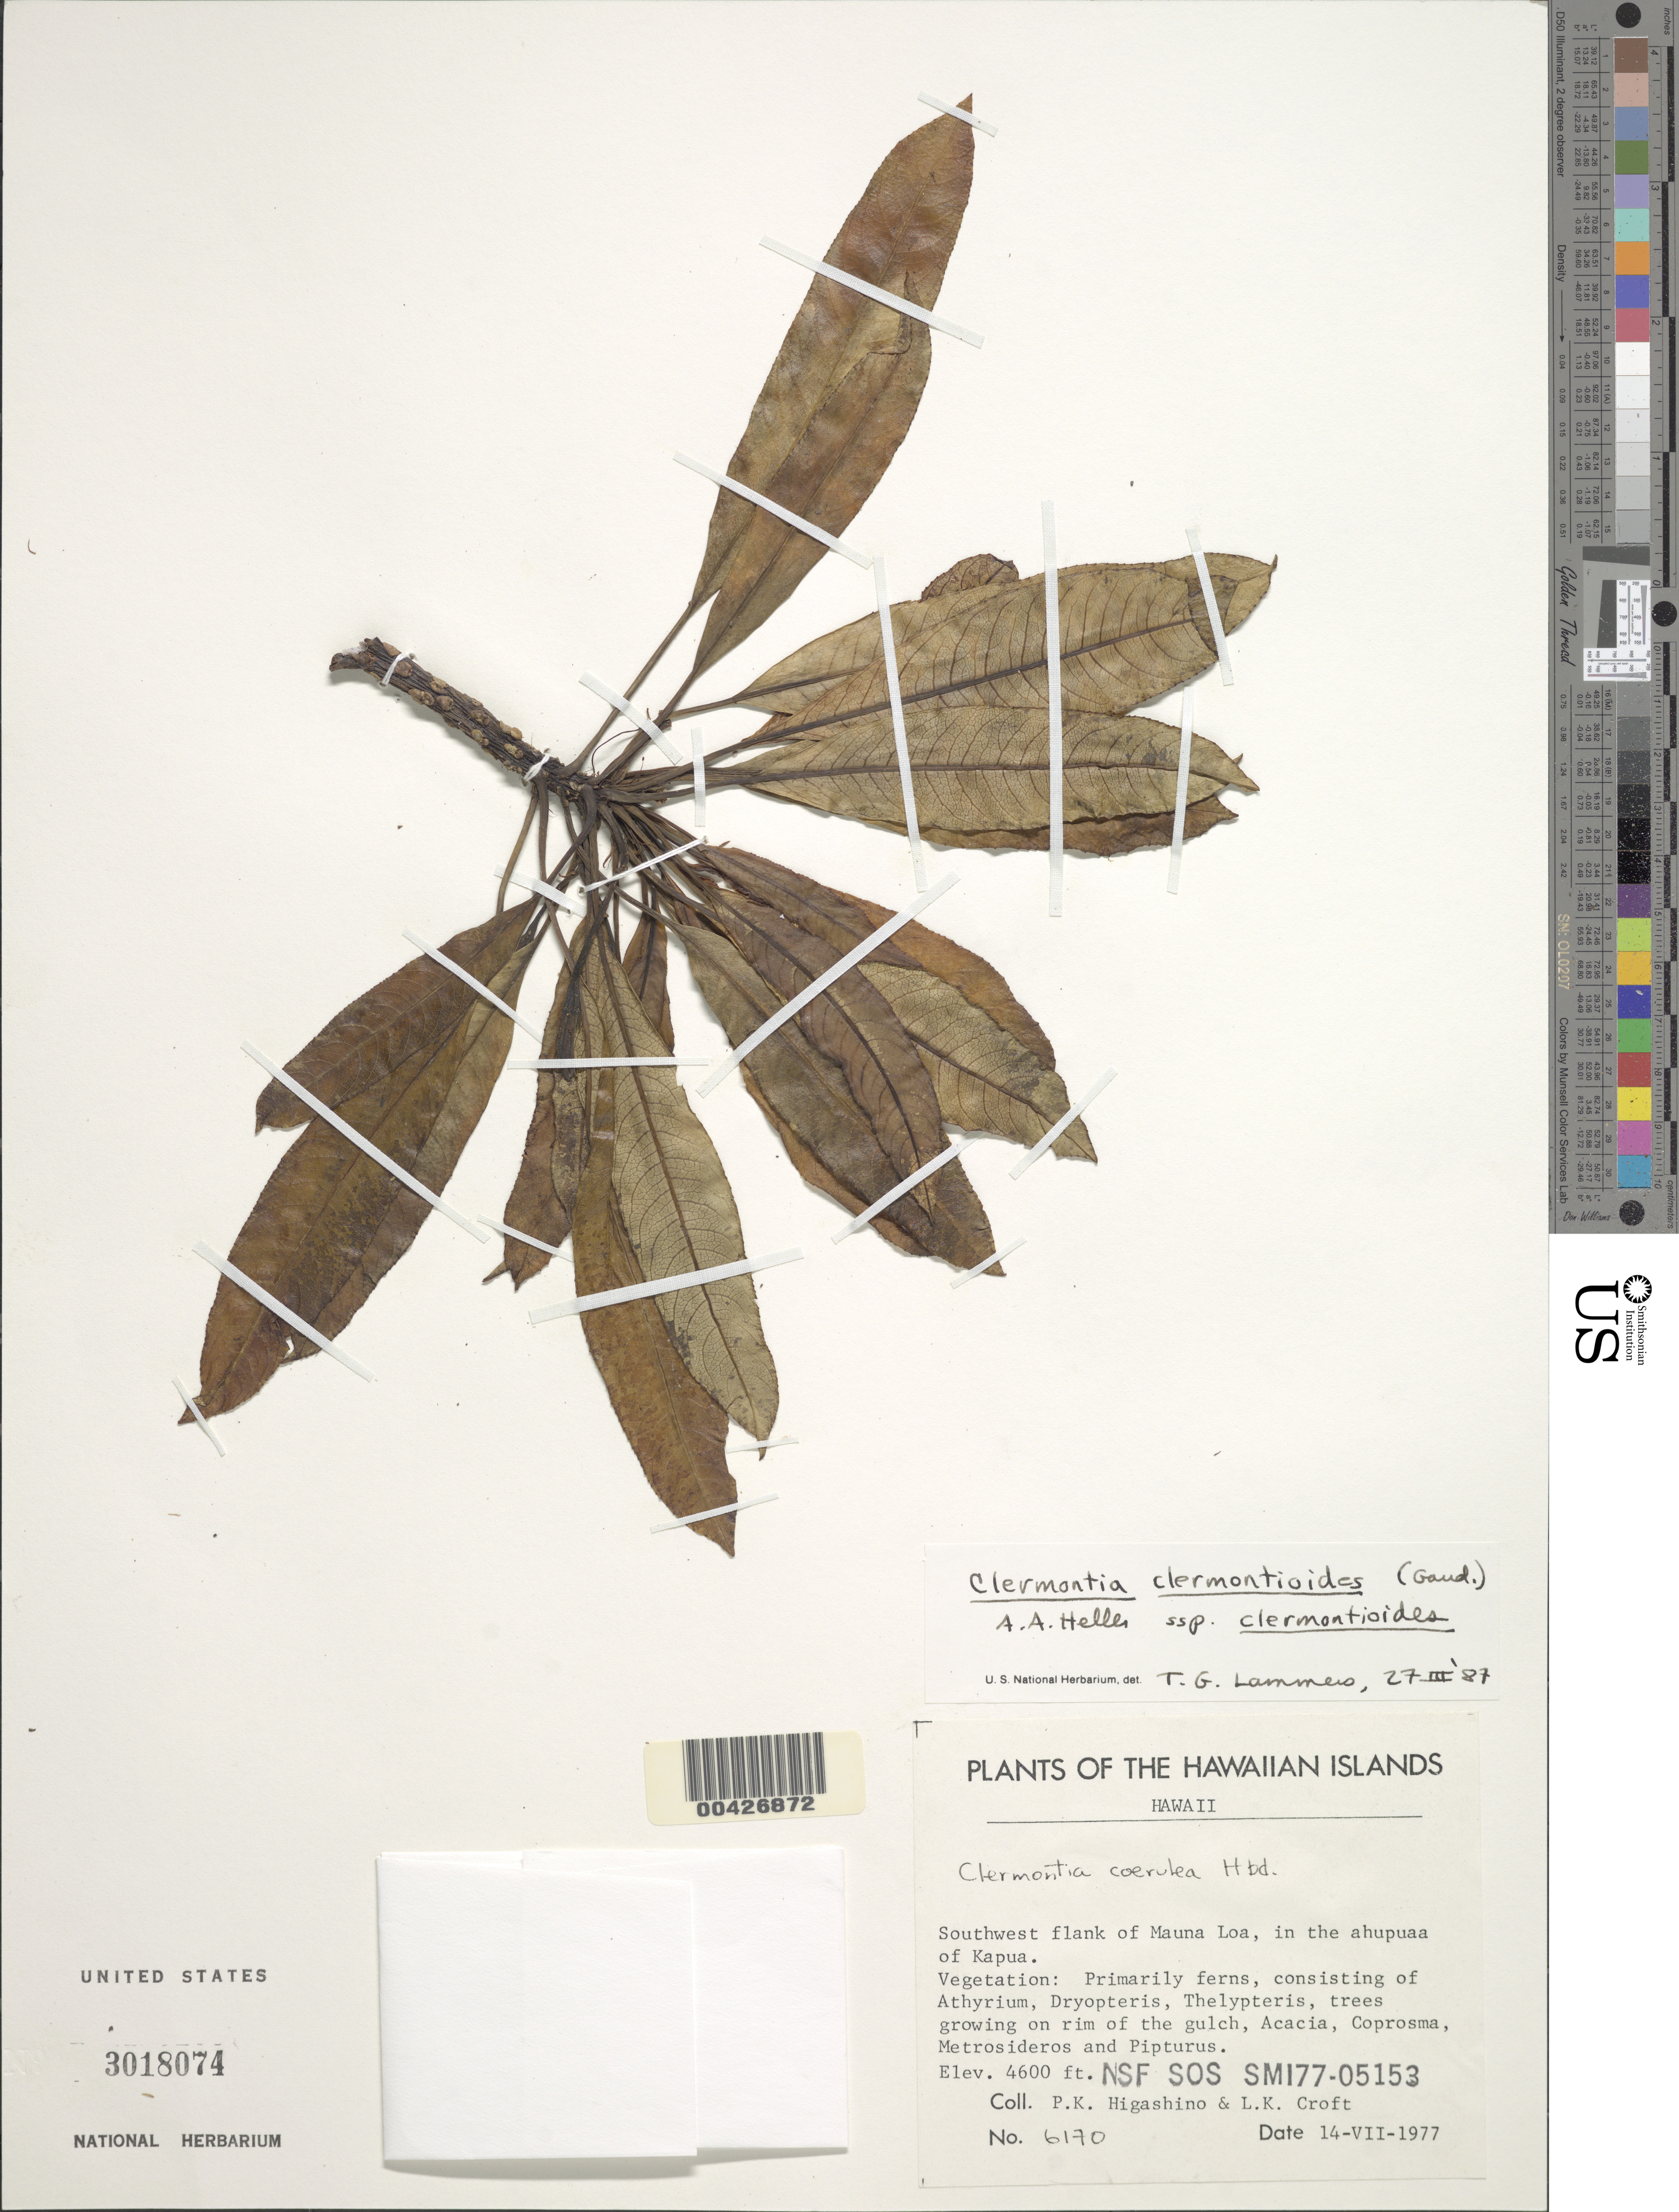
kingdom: Plantae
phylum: Tracheophyta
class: Magnoliopsida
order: Asterales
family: Campanulaceae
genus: Clermontia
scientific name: Clermontia clermontioides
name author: (Gaudich.) A. Heller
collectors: P. Higashino & L. Croft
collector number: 6170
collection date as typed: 14 Jul 1977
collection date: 1977-07-14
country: United States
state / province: Hawaii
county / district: Hawaii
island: Hawaii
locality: Southwest flank of Mauna Loa, in the ahupuaa of Kapua.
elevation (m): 1402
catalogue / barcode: US 3018074